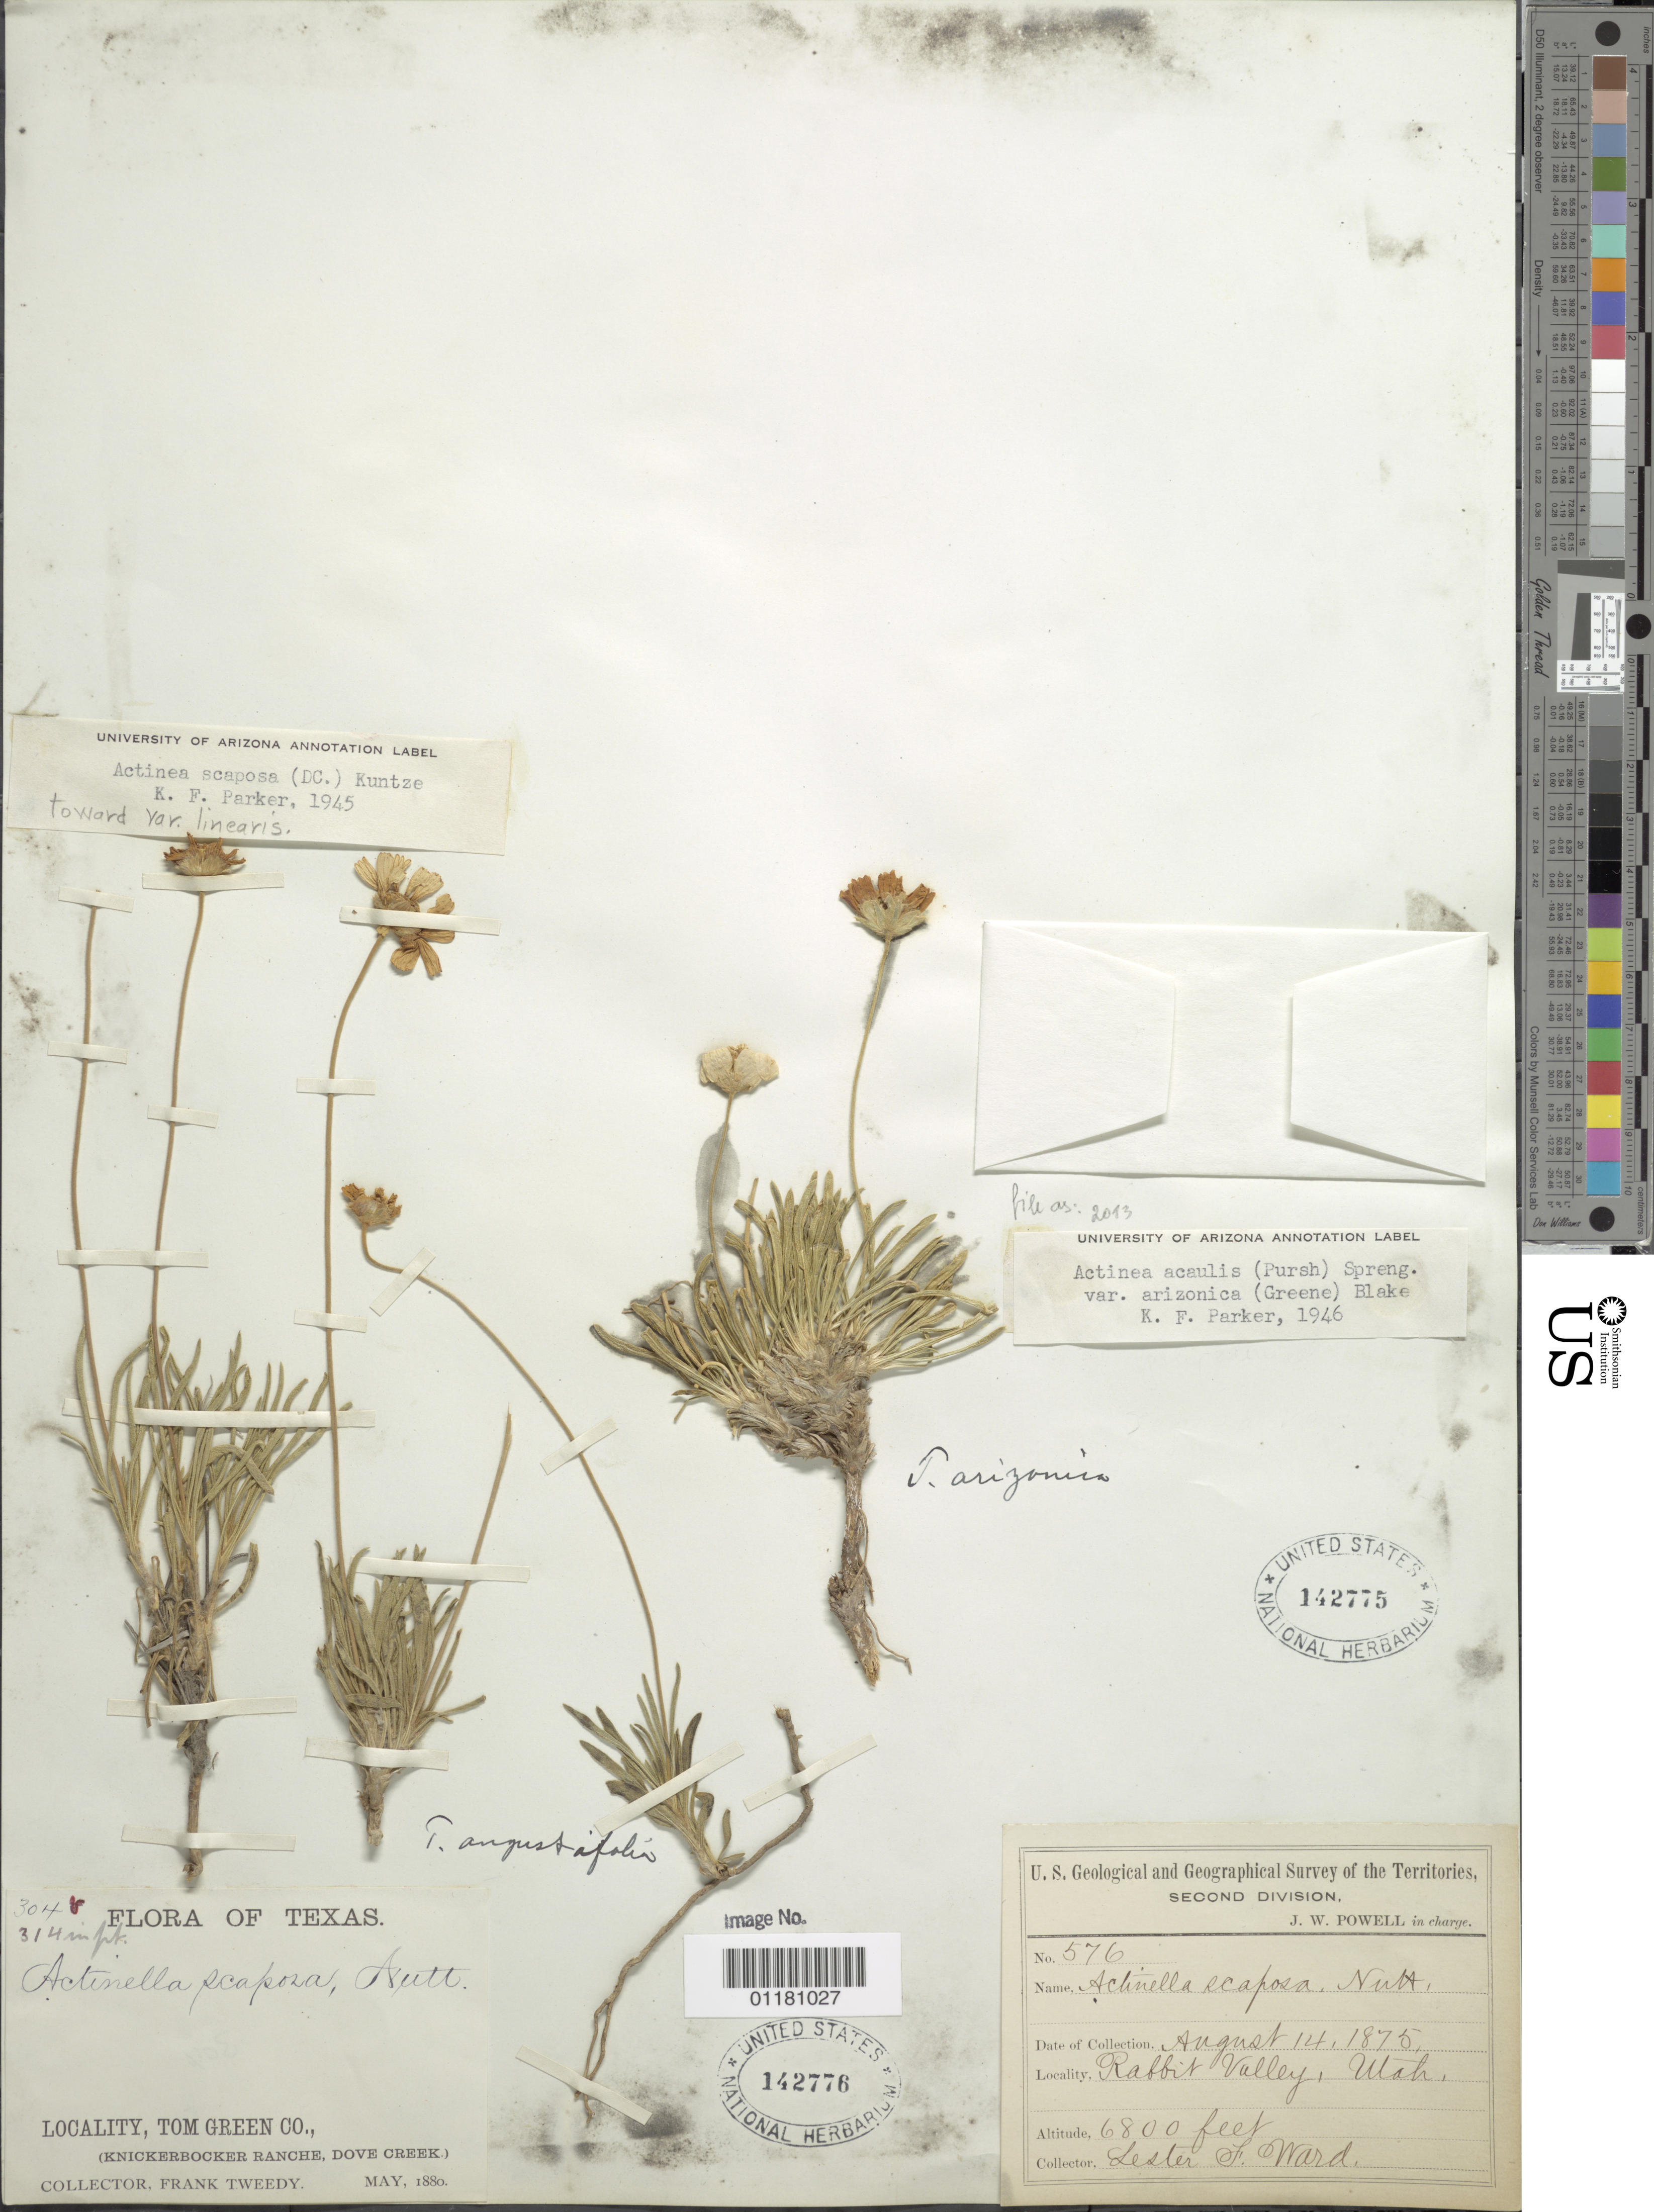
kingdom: Plantae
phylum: Tracheophyta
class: Magnoliopsida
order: Asterales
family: Asteraceae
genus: Actinea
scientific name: Actinea acaulis var. arizonica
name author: (Greene) S.F. Blake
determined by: Parker, K. F.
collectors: L. F. Ward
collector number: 576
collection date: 1875-08-14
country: United States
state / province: Utah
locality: Rabbit Valley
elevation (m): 2073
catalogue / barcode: US 142775